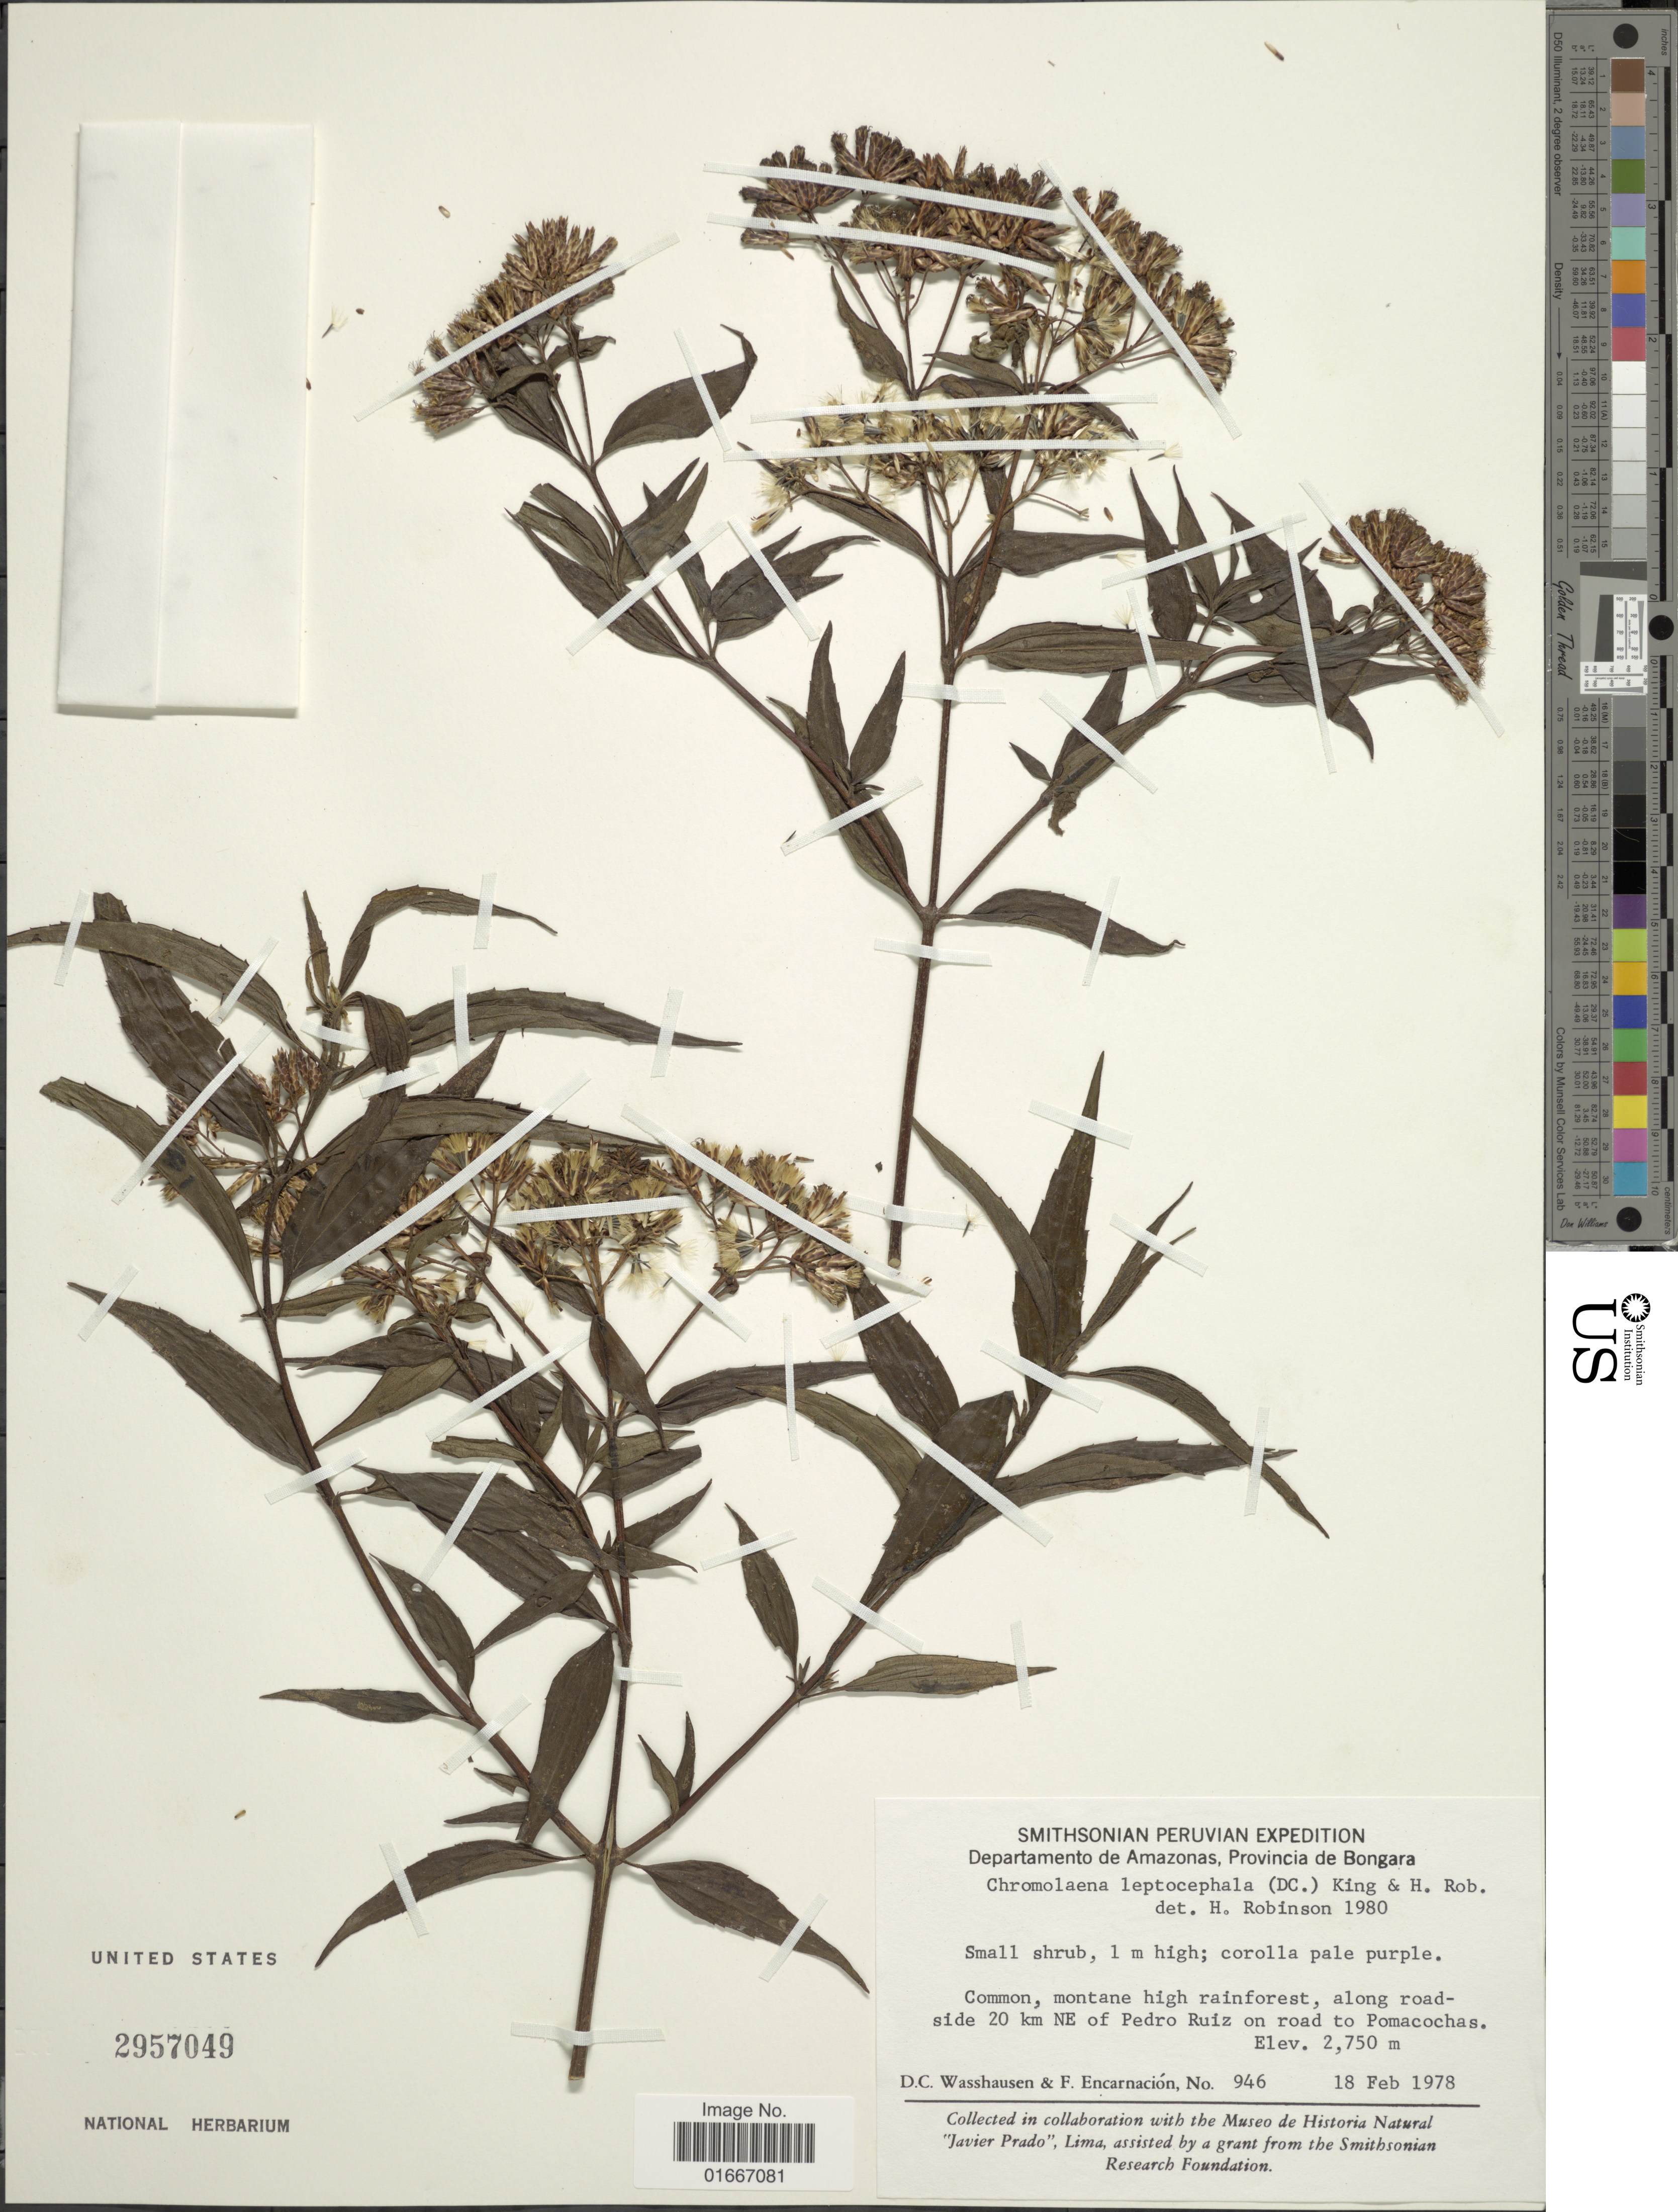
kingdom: Plantae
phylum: Tracheophyta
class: Magnoliopsida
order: Asterales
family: Asteraceae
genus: Chromolaena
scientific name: Chromolaena leptocephala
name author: (DC.) R.M. King & H. Rob.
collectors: D. C. Wasshausen & F. Encarnación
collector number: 946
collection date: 1978-02-18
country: Peru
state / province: Amazonas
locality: Departamento de Amazonas, Provincia de Bongara. Common, montane high rainforest, along roadside 20 km NE of Pedro Ruiz on road to Pomacochas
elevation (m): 2750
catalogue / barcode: US 2957049